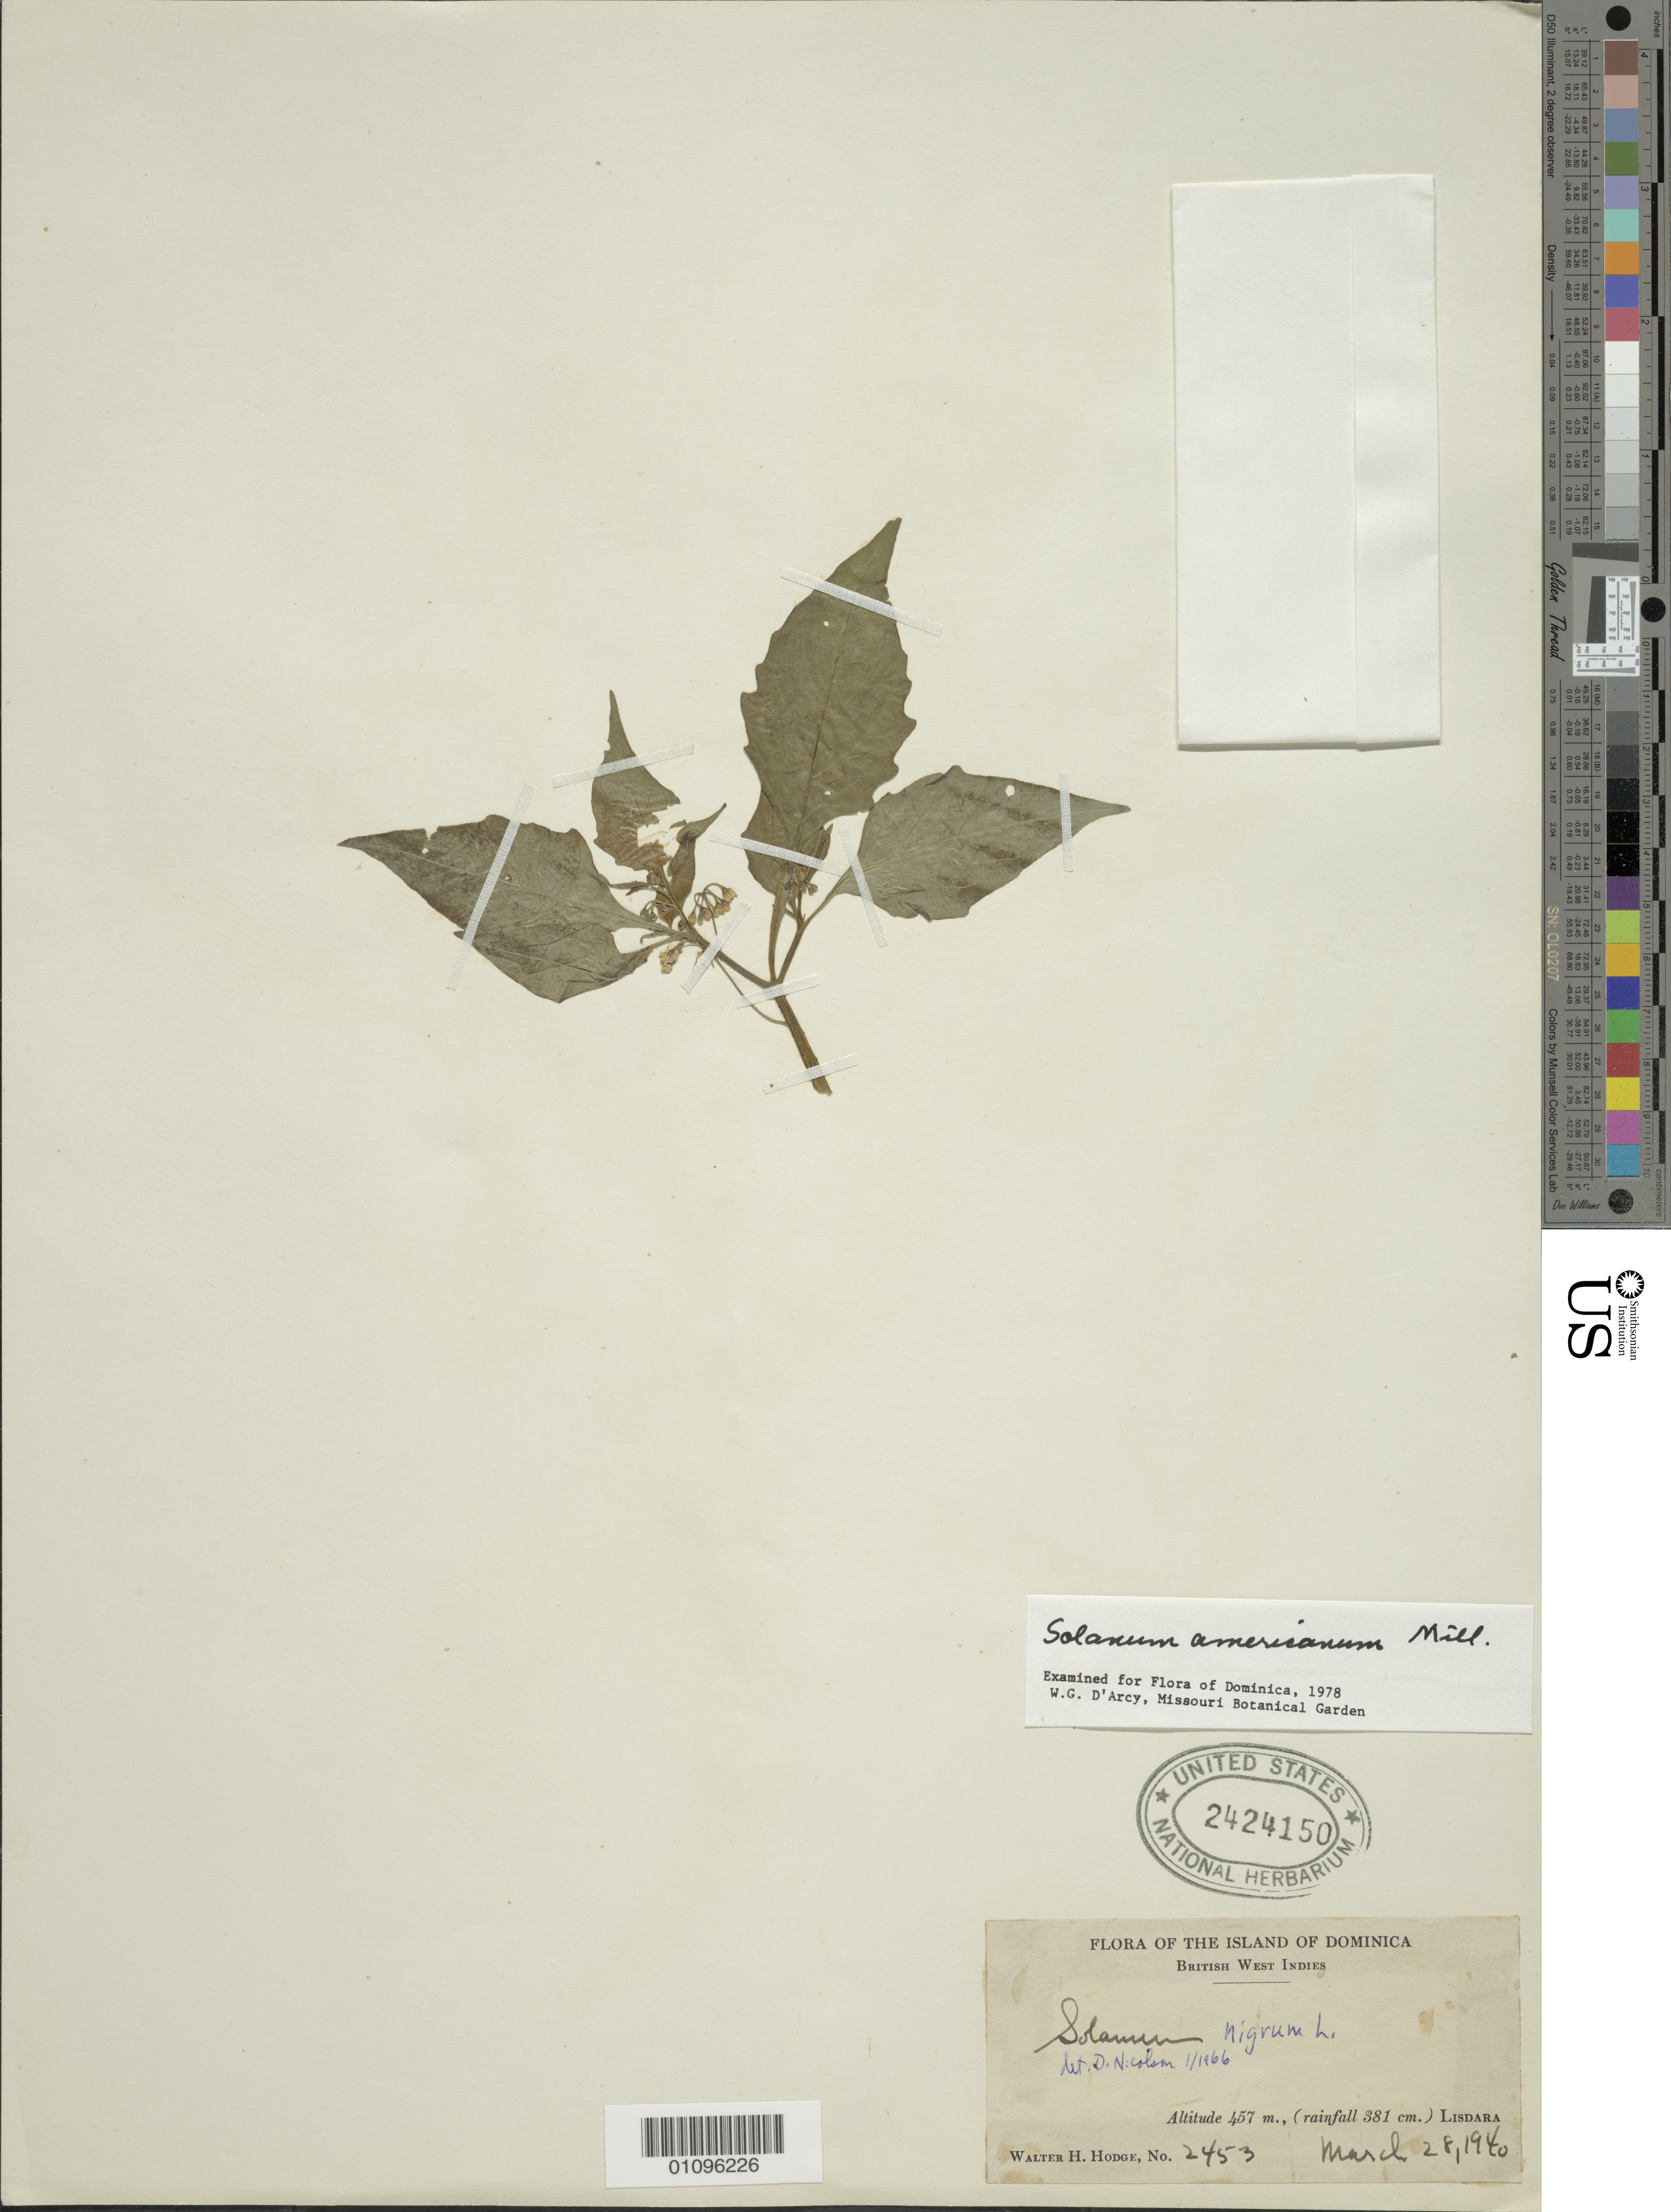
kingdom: Plantae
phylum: Tracheophyta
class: Magnoliopsida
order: Solanales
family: Solanaceae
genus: Solanum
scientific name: Solanum americanum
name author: Mill.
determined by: D'Arcy, W. G.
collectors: W. Hodge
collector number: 2453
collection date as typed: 28 Mar 1940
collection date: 1940-03-28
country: Dominica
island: Dominica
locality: Lisdara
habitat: Rainfall 381 cm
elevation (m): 457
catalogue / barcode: US 2424150